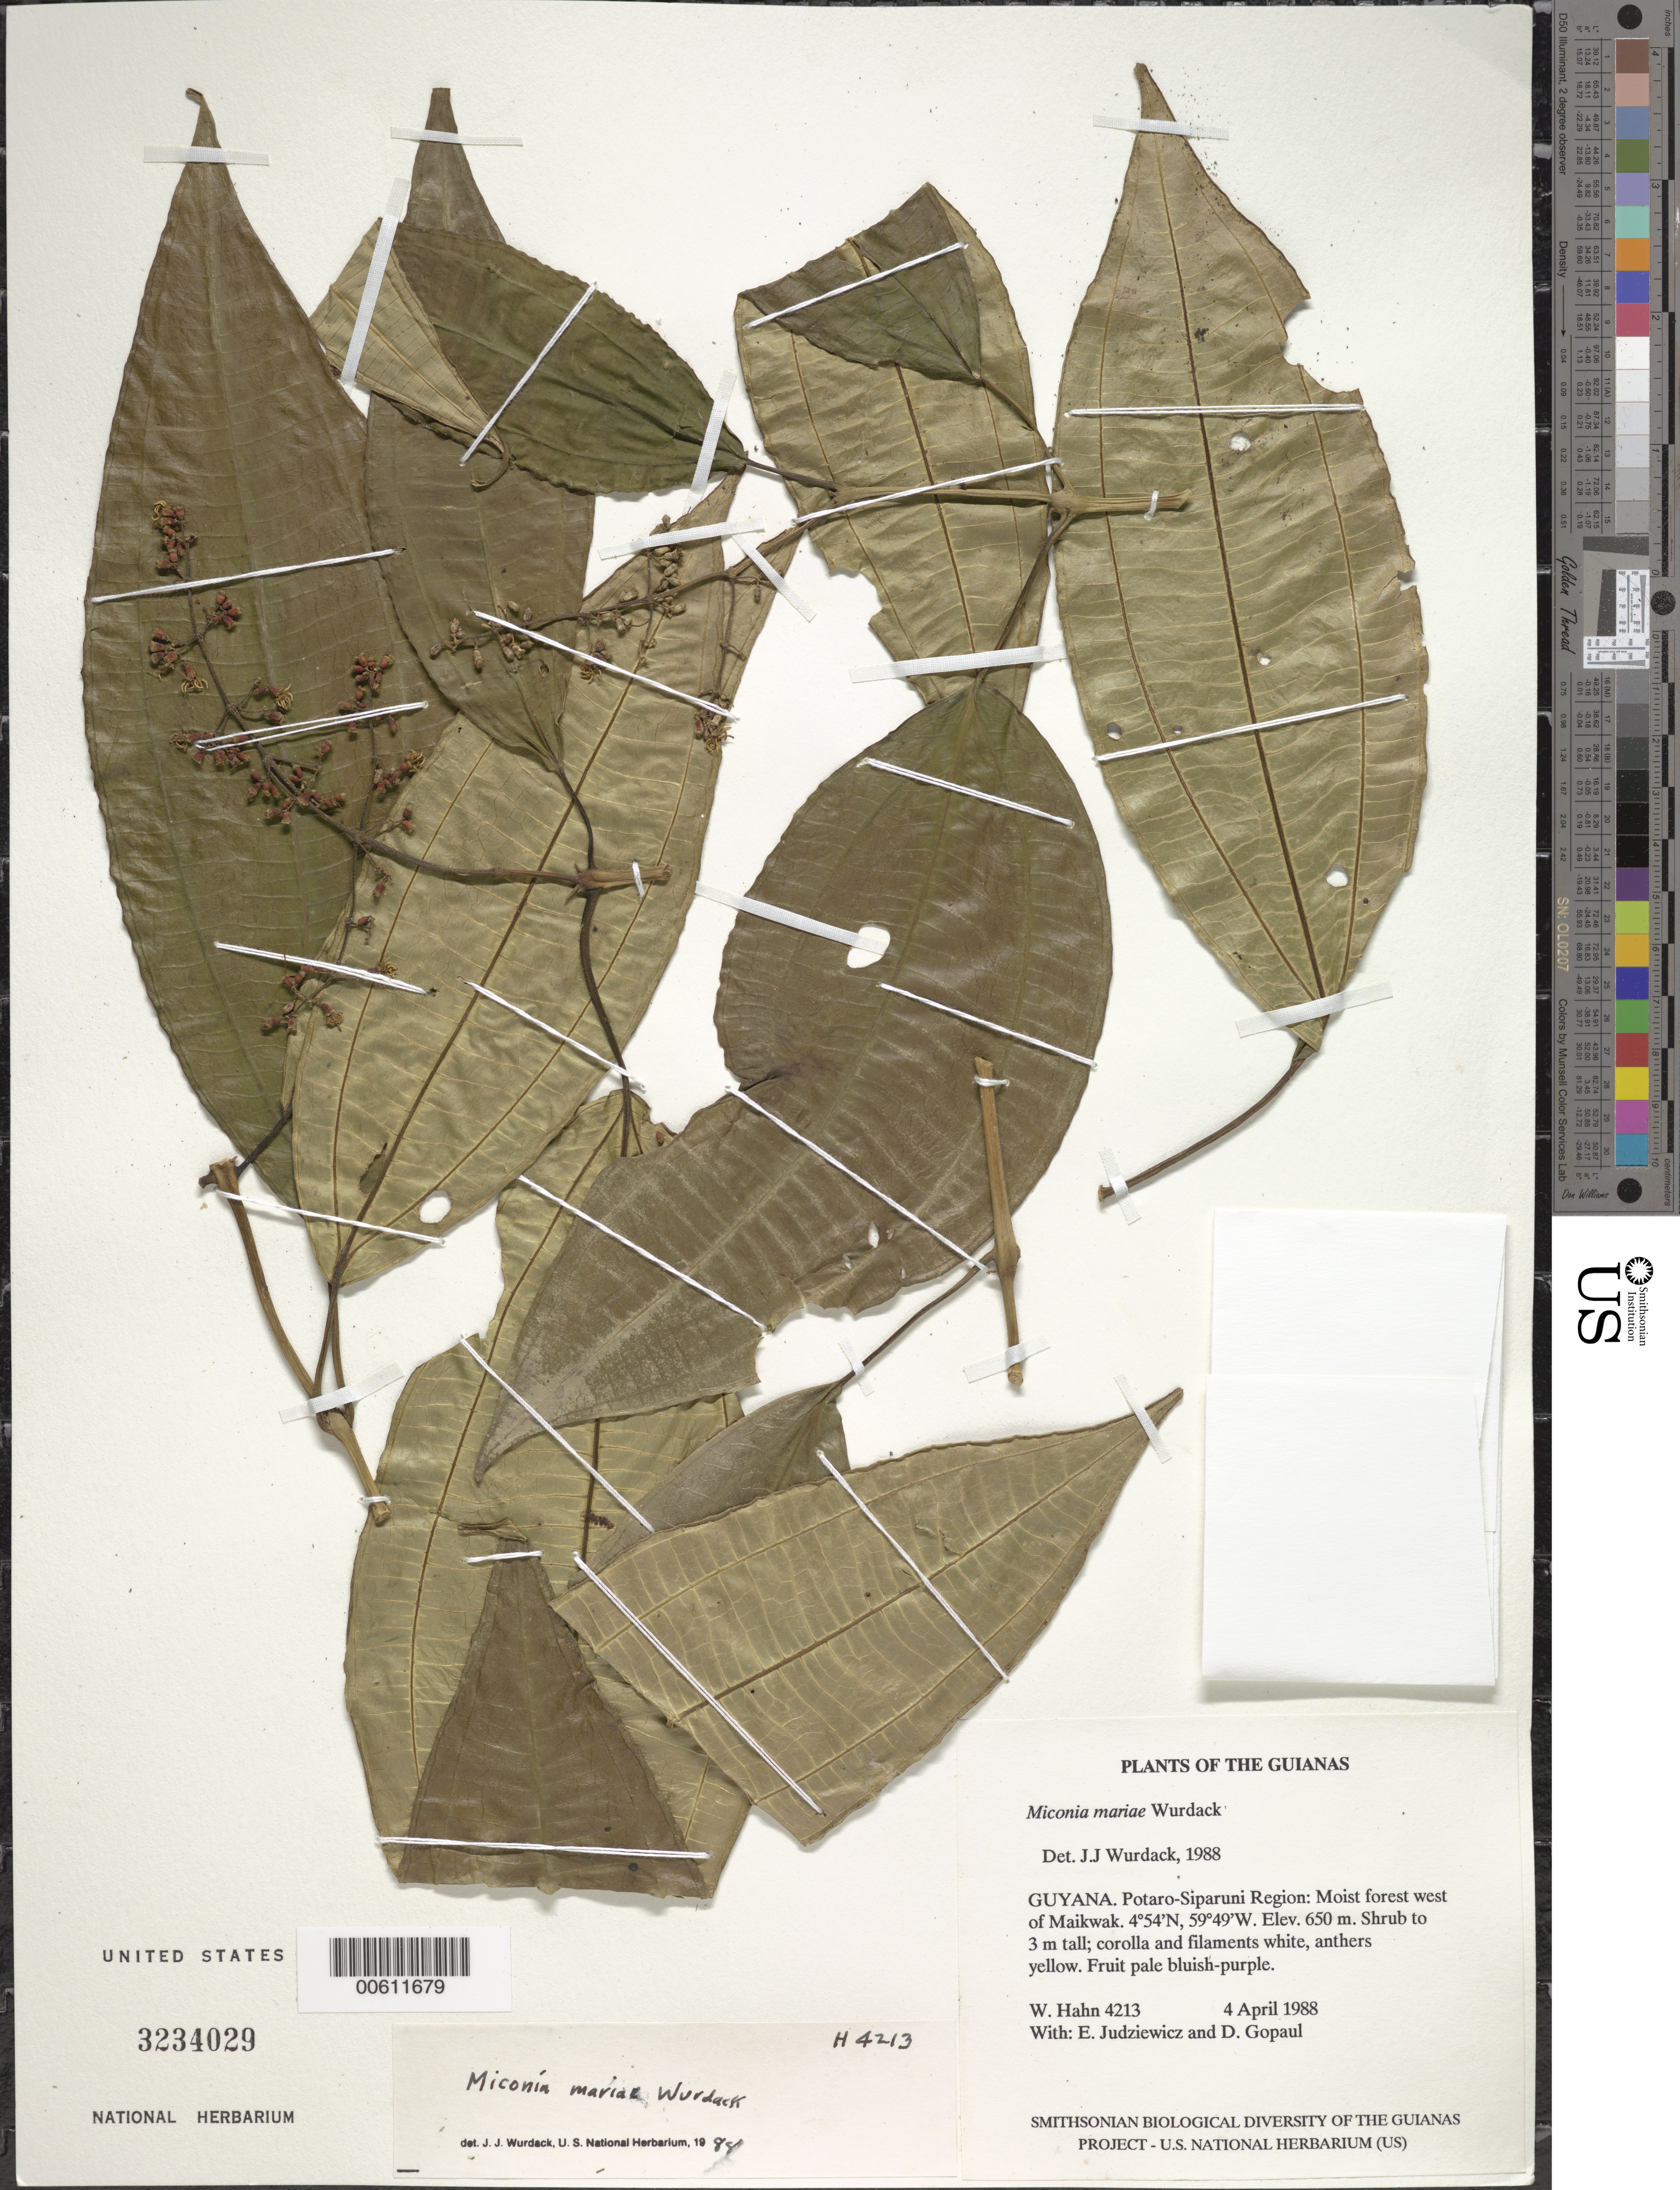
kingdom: Plantae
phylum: Tracheophyta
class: Magnoliopsida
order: Myrtales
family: Melastomataceae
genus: Miconia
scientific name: Miconia mariae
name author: Wurdack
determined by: Wurdack, John J., (US), US (UNITED STATES)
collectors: W. Hahn, E. J. Judziewicz & D. Gopaul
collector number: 4273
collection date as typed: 6 April 1988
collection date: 1988-04-06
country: Guyana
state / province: Potaro-Siparuni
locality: Mt. Kopinang; slopes of mountain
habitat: Mixed forest to 30 m tall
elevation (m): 700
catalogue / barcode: US 3234030-2